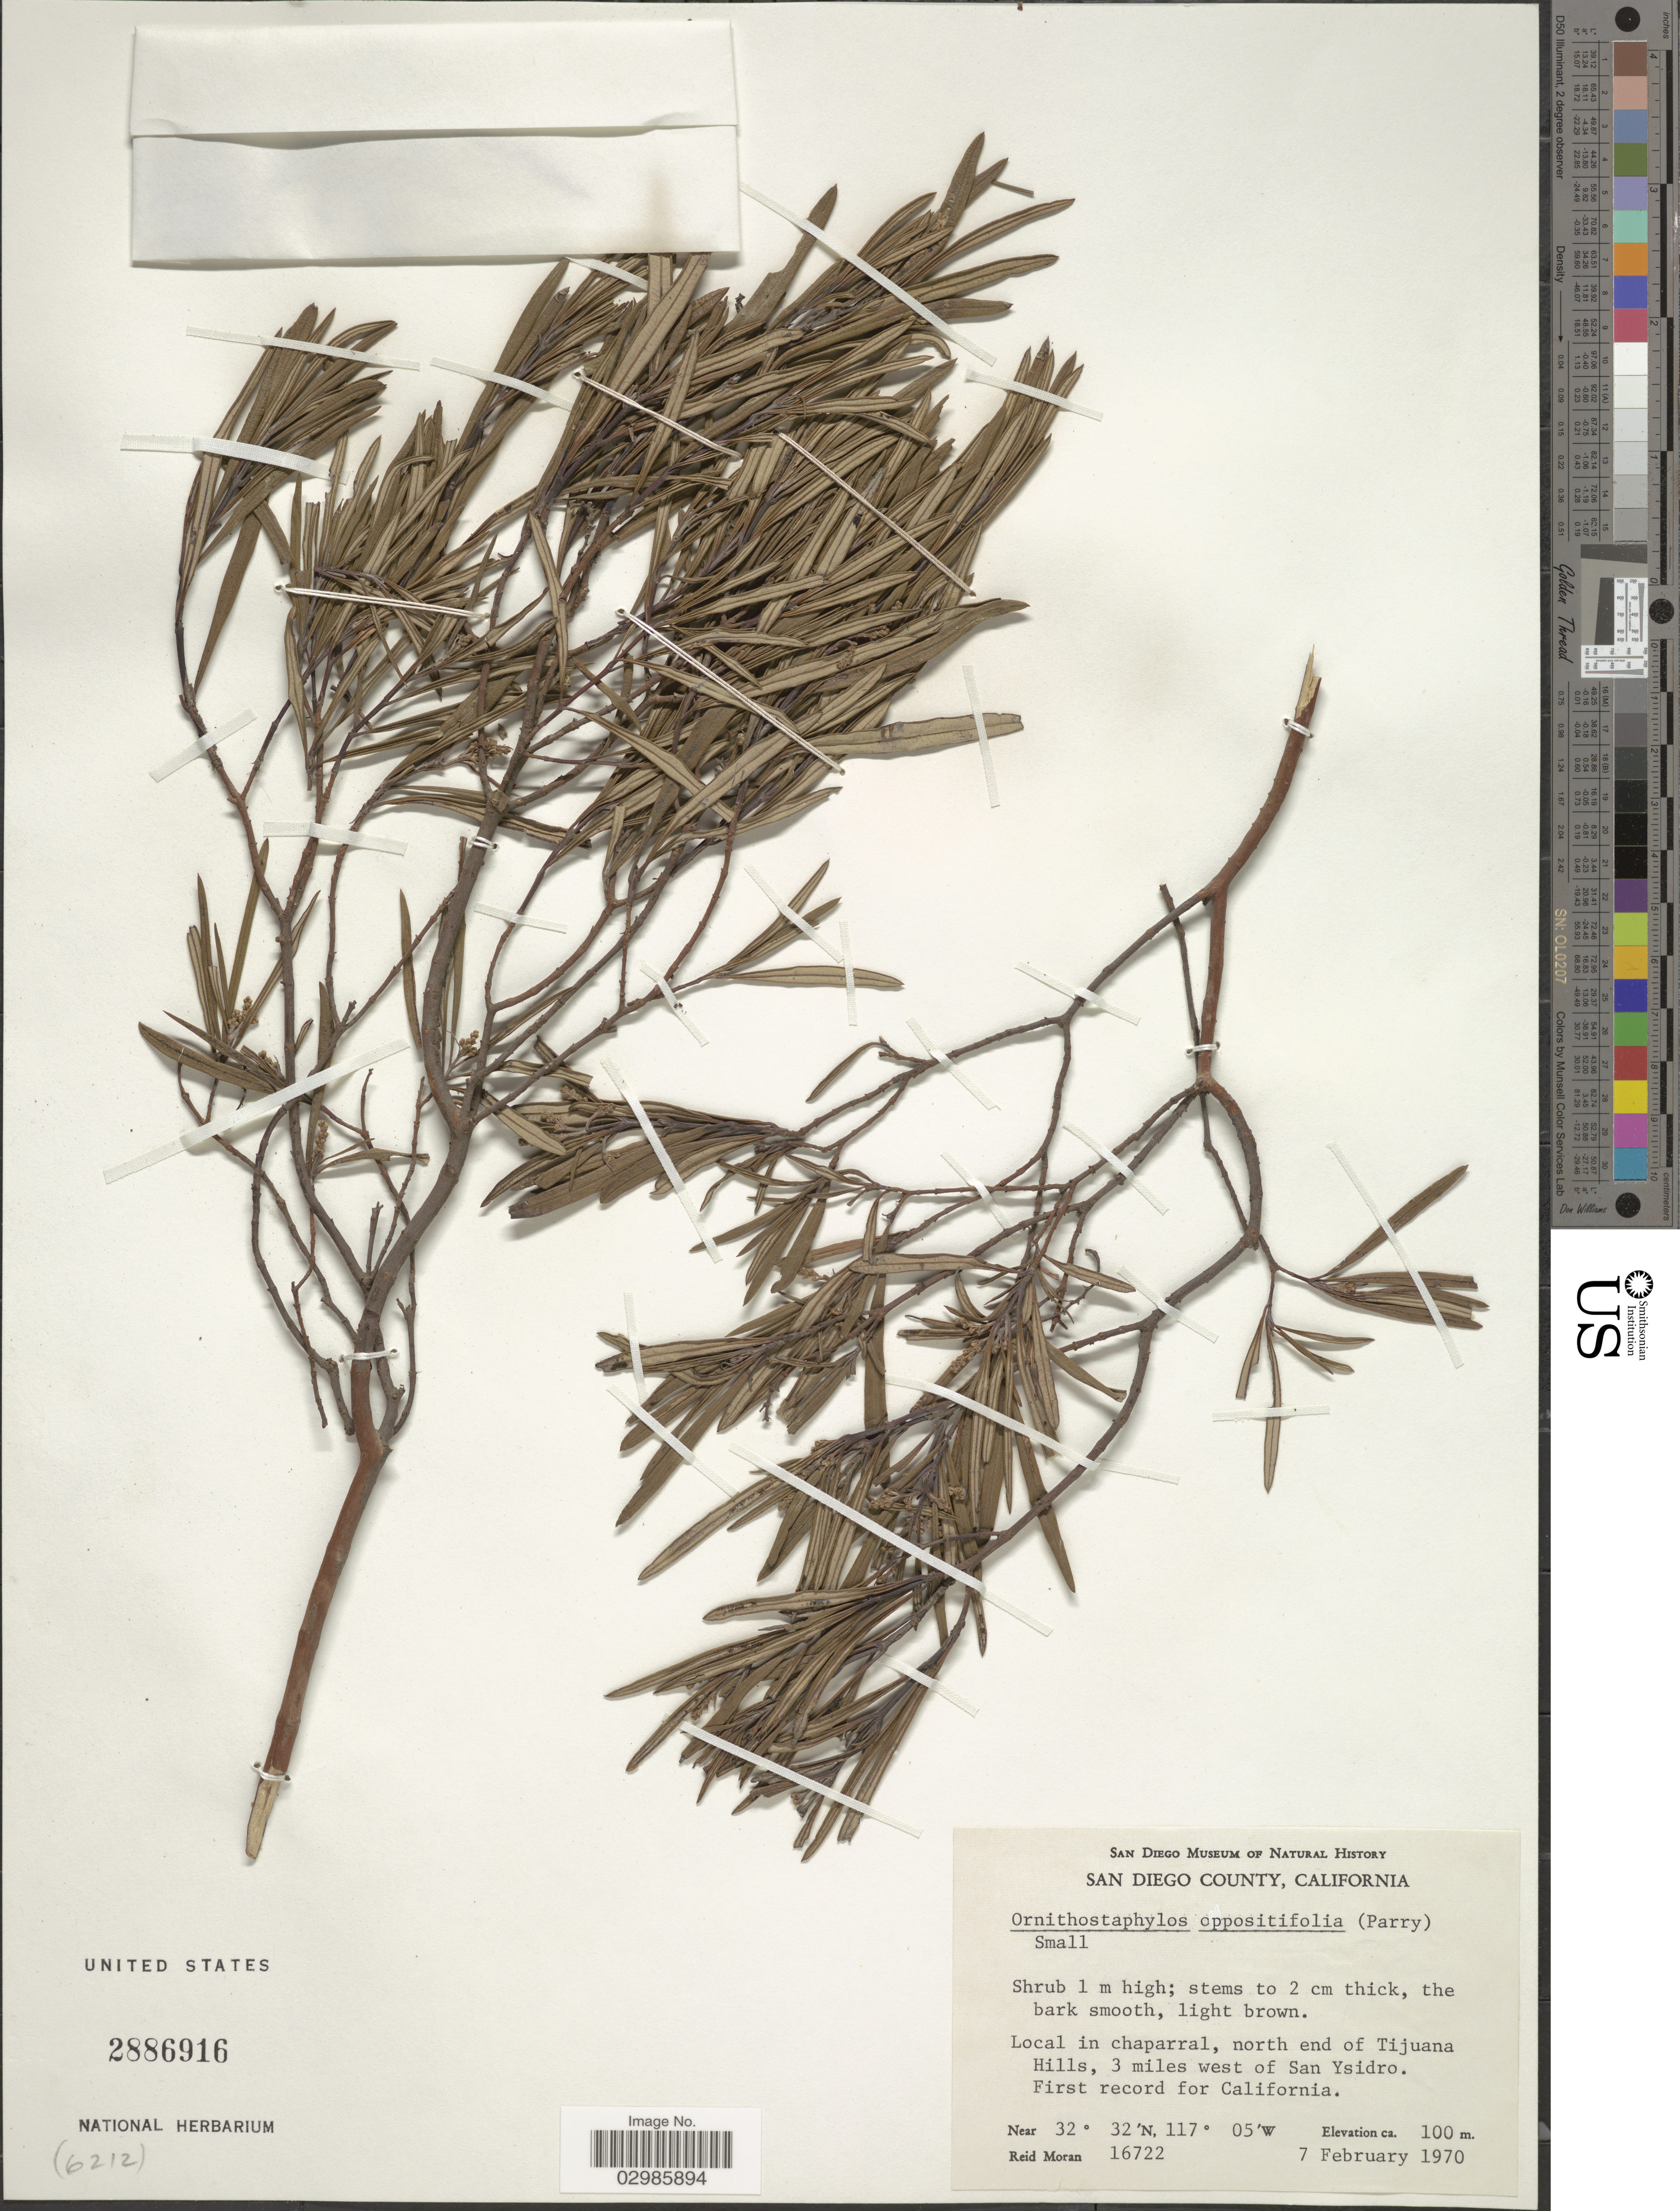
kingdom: Plantae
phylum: Tracheophyta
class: Magnoliopsida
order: Ericales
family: Ericaceae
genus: Ornithostaphylos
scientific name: Ornithostaphylos oppositifolia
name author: (Parry) Small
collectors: R. V. Moran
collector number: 16722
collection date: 1970-02-07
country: United States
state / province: California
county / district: San Diego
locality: San Diego County. Local in chaparral, north end of Tijuana Hills, 3 miles west of San Ysidro. Forst record for California.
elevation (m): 100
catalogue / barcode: US 2886916